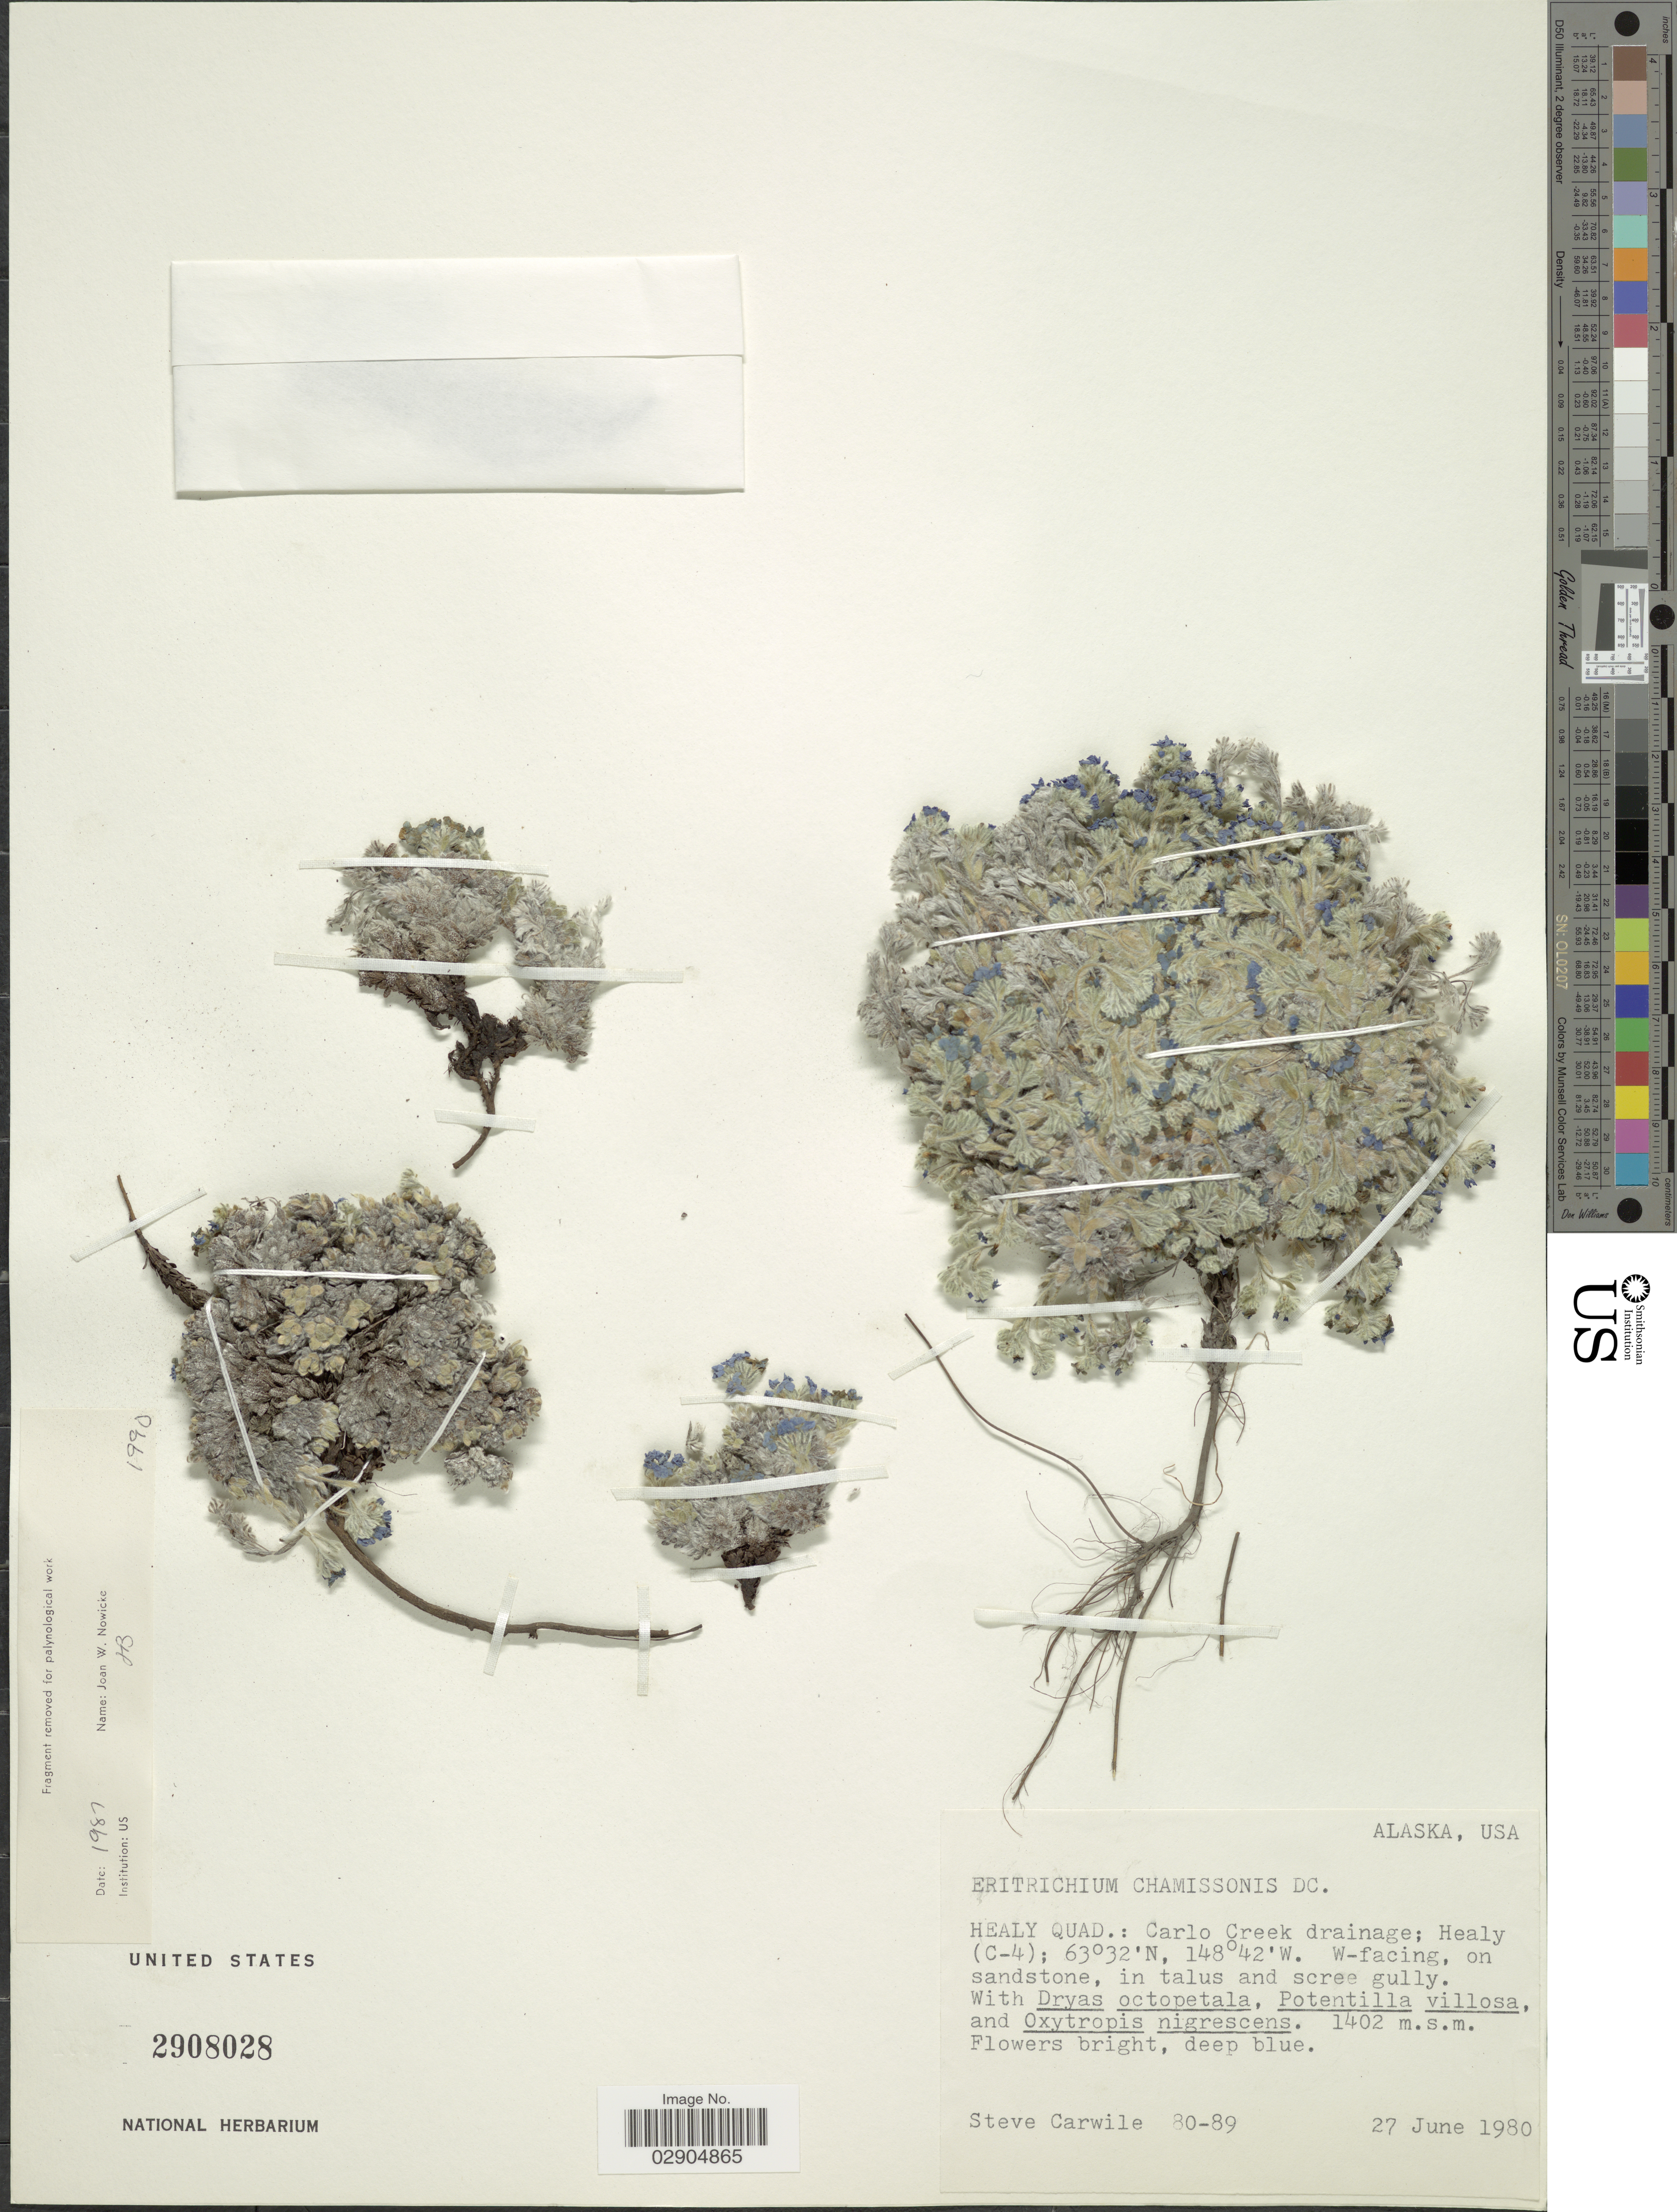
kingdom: Plantae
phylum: Tracheophyta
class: Magnoliopsida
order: Boraginales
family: Boraginaceae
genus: Eritrichium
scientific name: Eritrichium chamissonis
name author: A. DC.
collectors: S. Carwile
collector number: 80-89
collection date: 1980-06-27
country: United States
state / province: Alaska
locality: Healy Quad: Carlo Creek drainage: Healy (C-4), W-facing.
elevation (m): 1402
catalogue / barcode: US 2908028